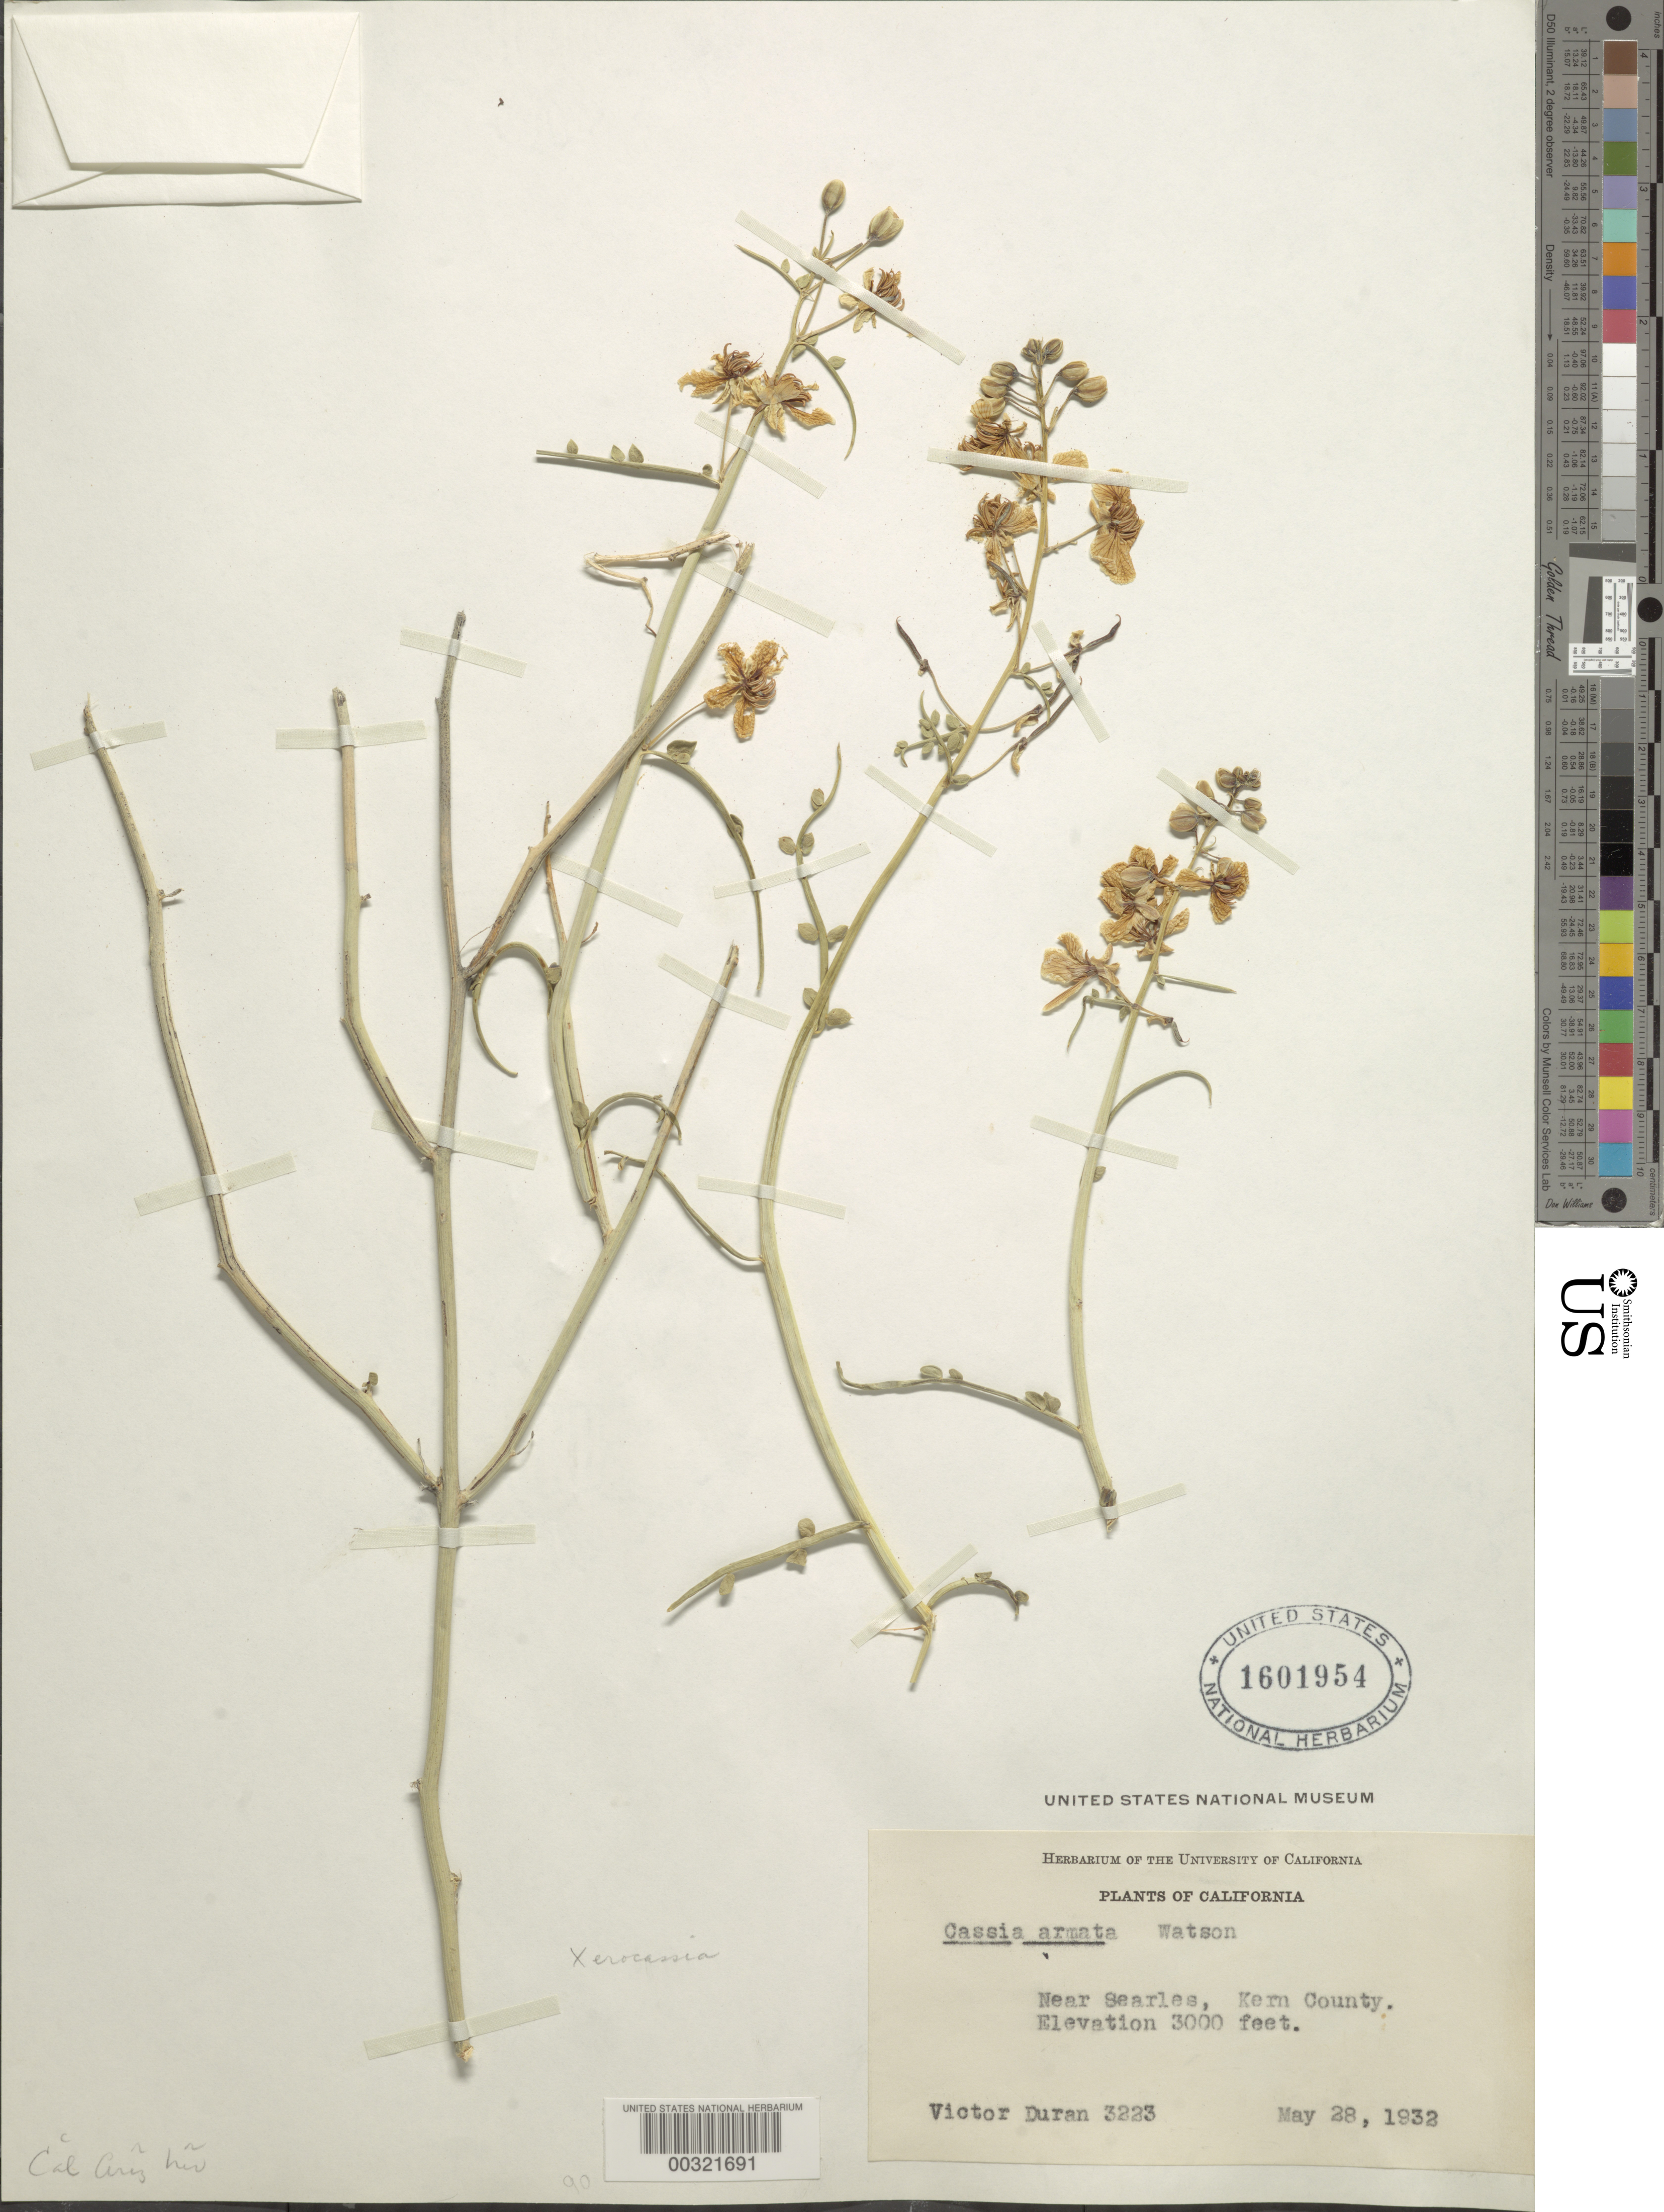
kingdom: Plantae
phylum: Tracheophyta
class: Magnoliopsida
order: Fabales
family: Fabaceae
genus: Senna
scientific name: Senna armata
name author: (S. Watson) H.S. Irwin & Barneby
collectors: V. Duran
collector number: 3223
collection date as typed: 28 May 1932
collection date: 1932-05-28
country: United States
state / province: California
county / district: Kern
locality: Near searles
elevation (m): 914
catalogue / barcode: US 1601954